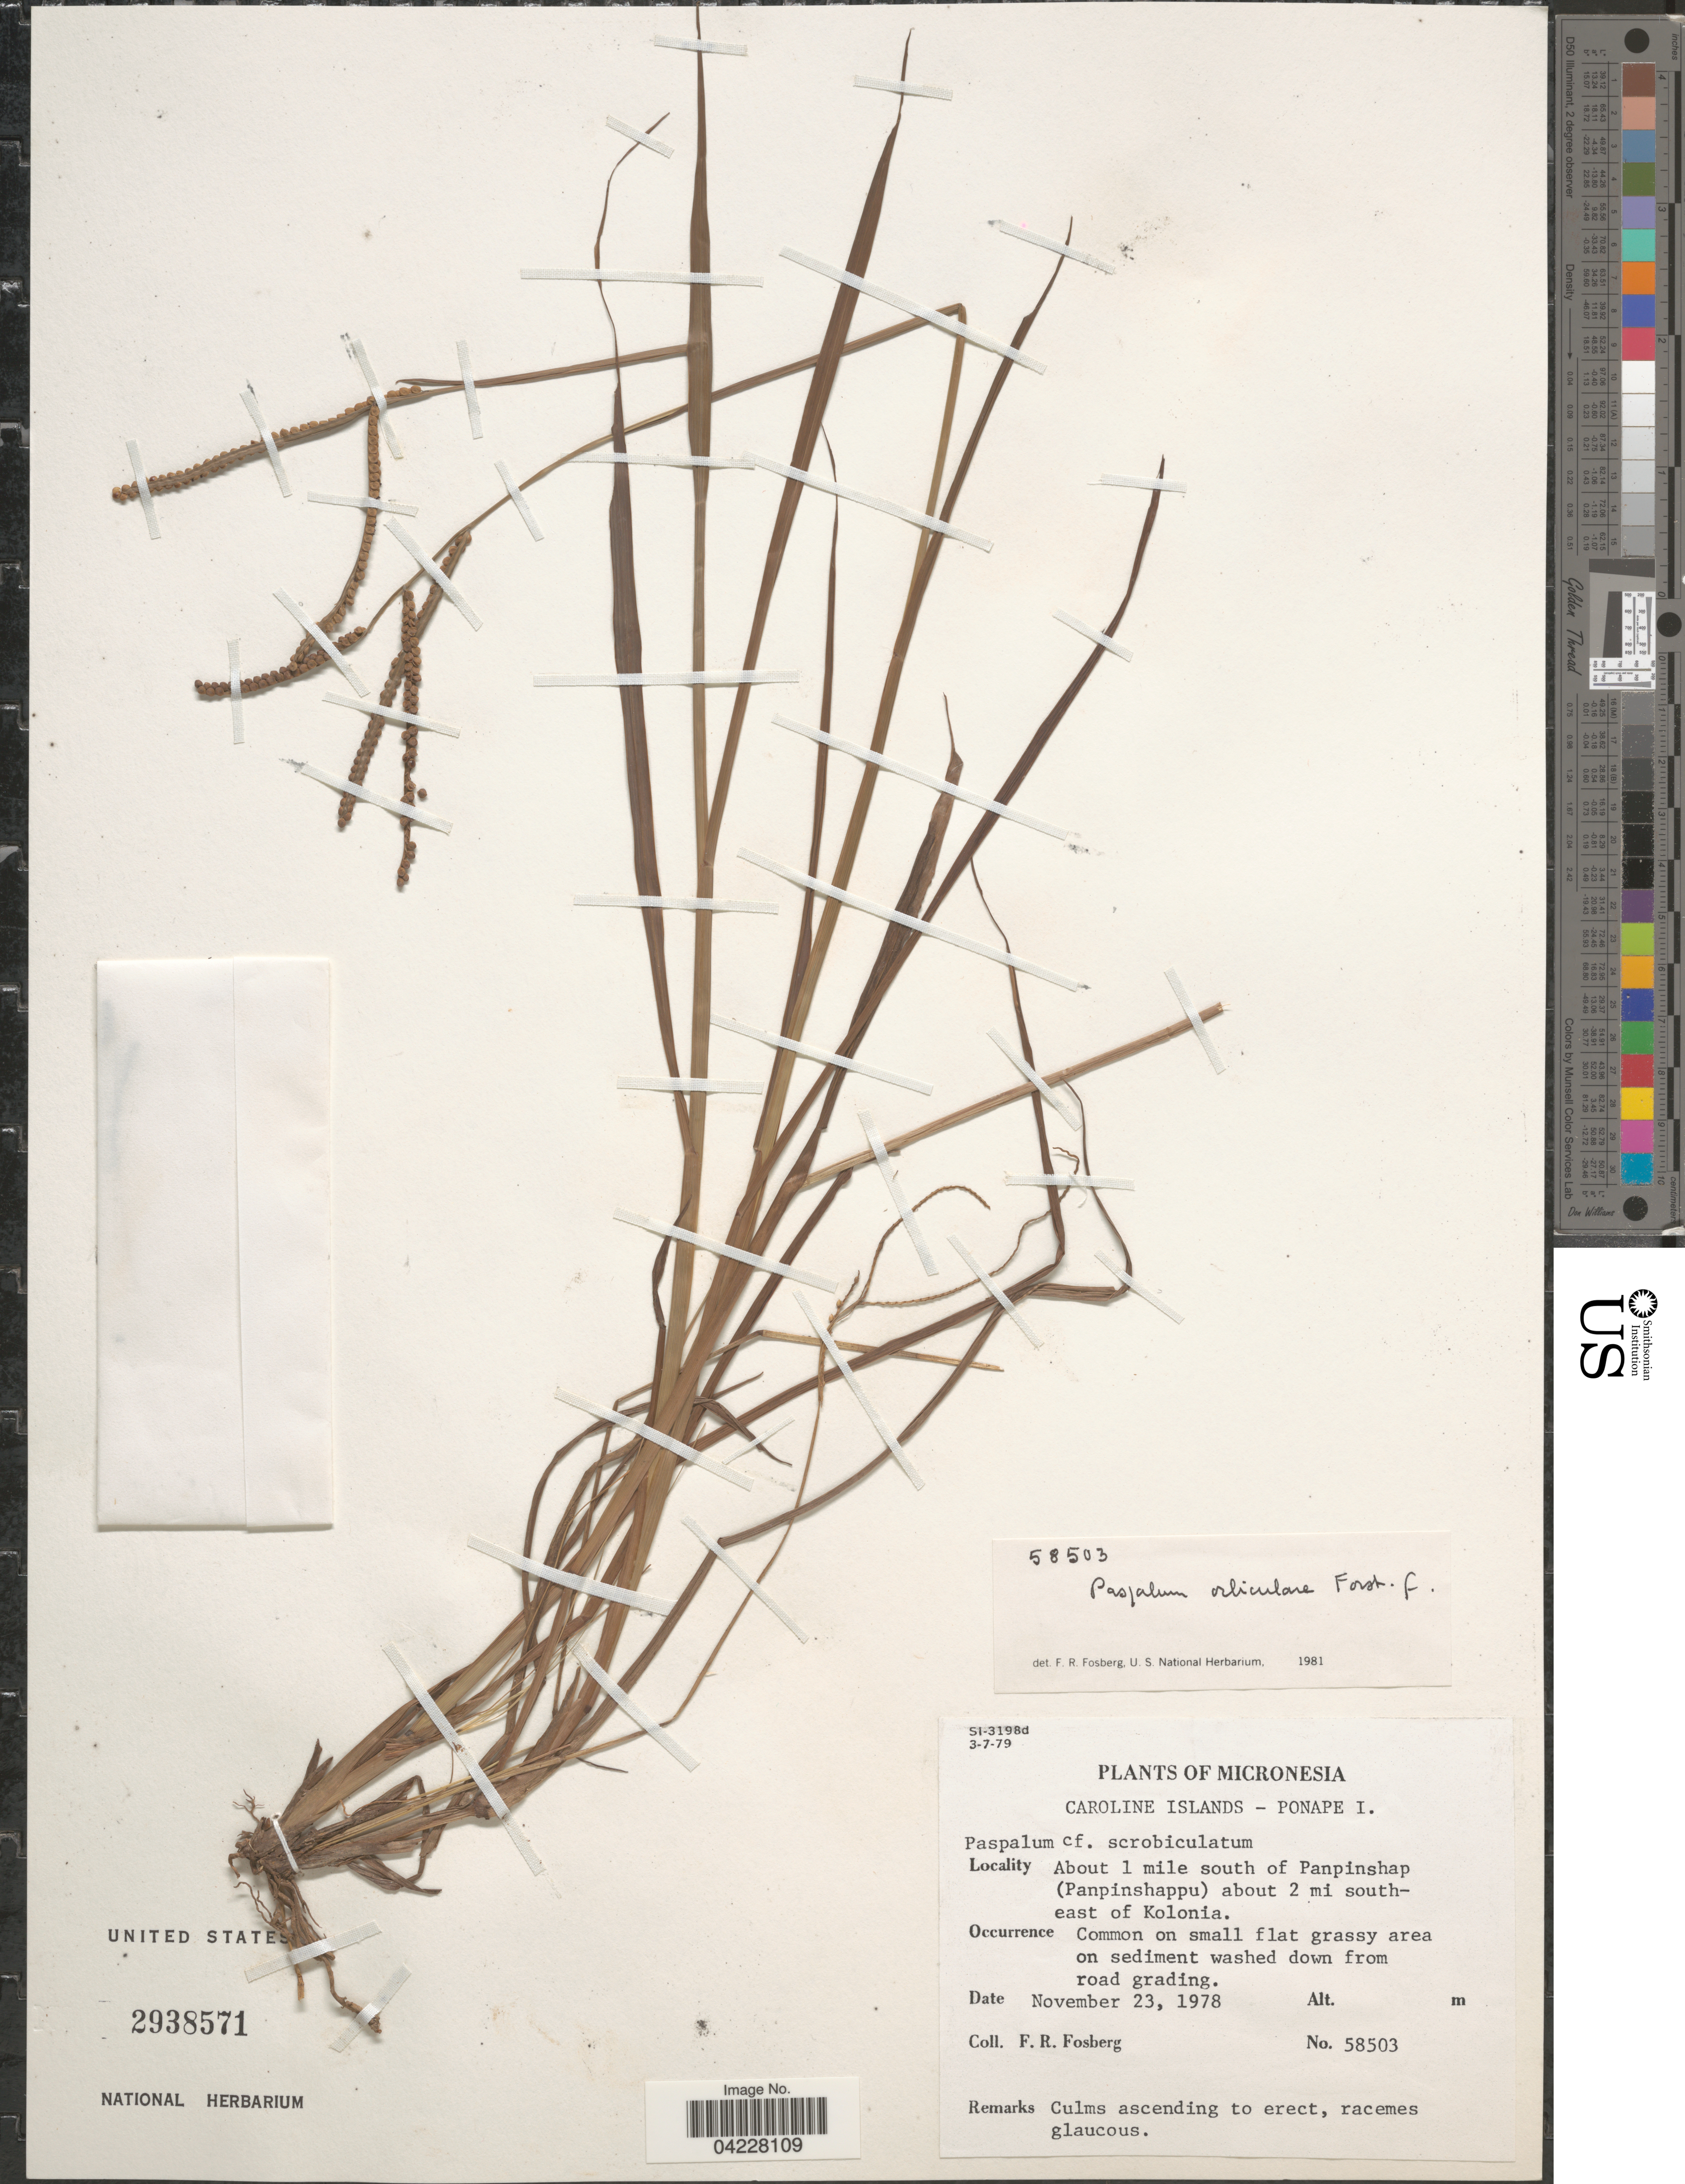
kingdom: Plantae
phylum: Tracheophyta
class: Liliopsida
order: Poales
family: Poaceae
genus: Paspalum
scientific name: Paspalum orbiculare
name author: G. Forst.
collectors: F. R. Fosberg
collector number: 58503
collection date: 1978-11-23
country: Micronesia, Federated States of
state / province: Pohnpei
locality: Micronesia. Caroline Islands - Ponape I. About 1 mile south of Panpinshap (Panpinshappu) about 2 mi south-east of Kolonia.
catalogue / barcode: US 2938571